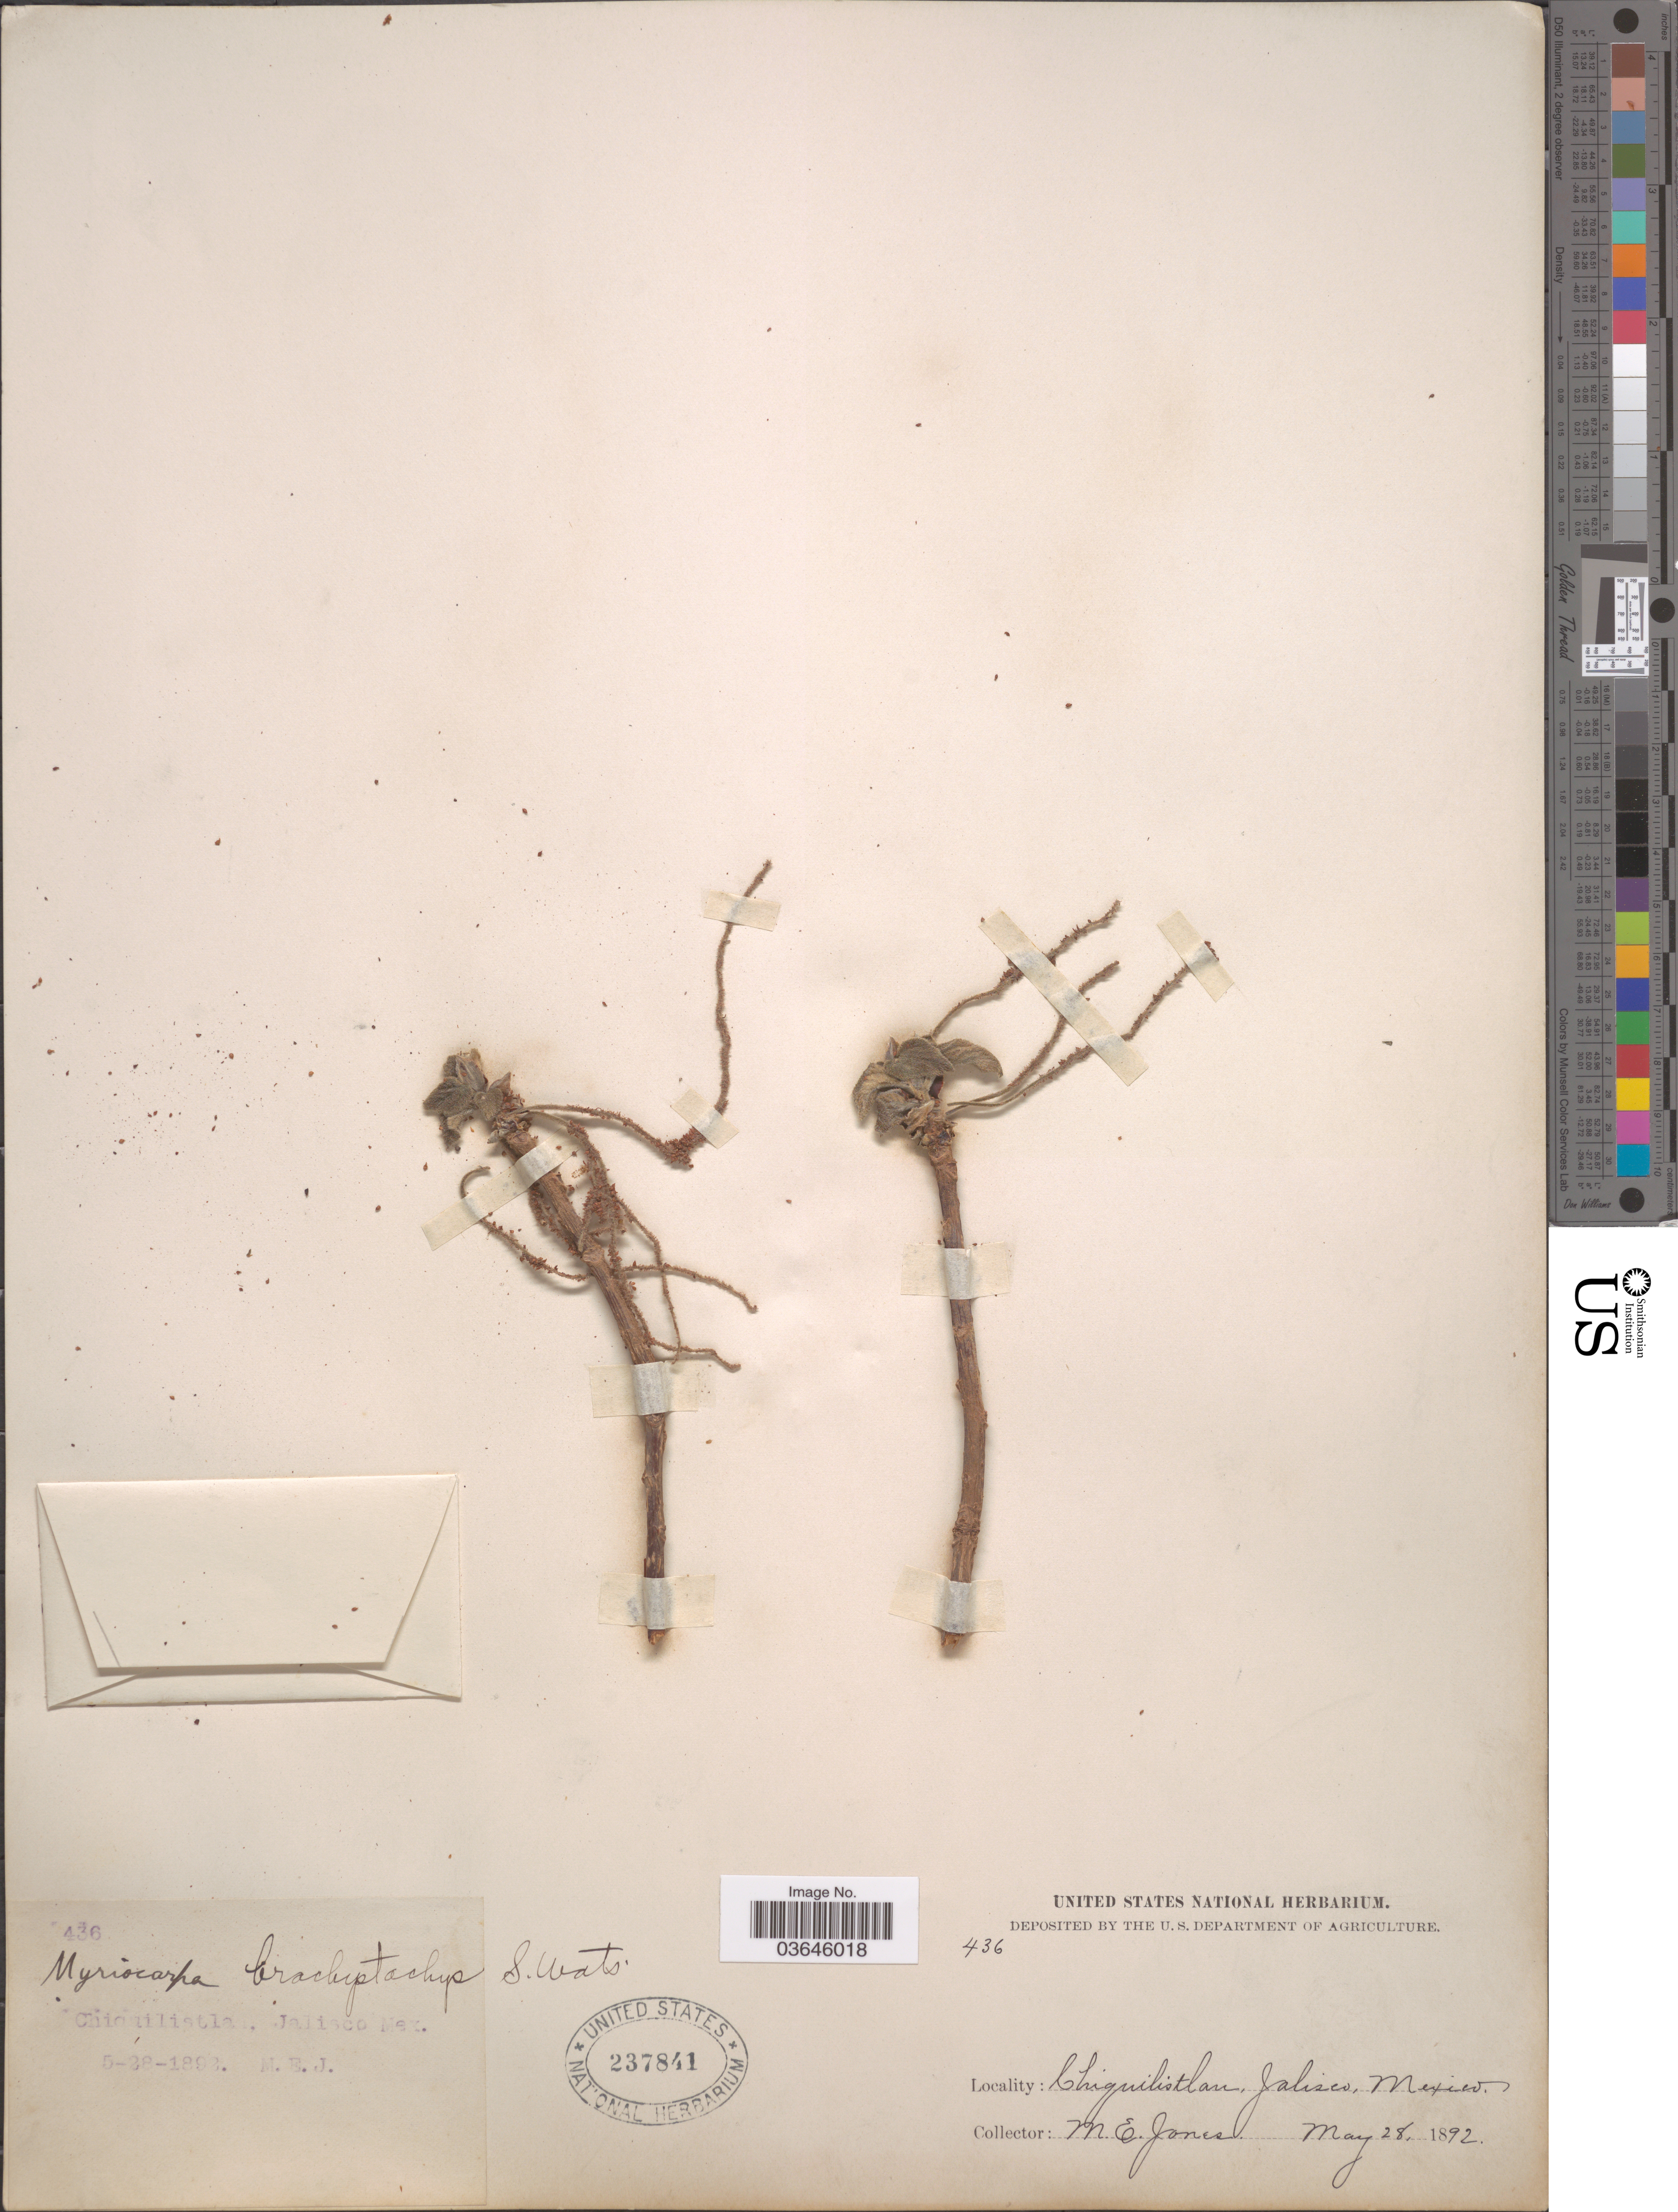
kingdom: Plantae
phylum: Tracheophyta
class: Magnoliopsida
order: Rosales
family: Urticaceae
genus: Myriocarpa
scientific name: Myriocarpa brachystachys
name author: S. Watson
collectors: M. E. Jones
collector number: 436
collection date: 1892-05-28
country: Mexico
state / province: Jalisco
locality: Chiquilistlan.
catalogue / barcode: US 237841